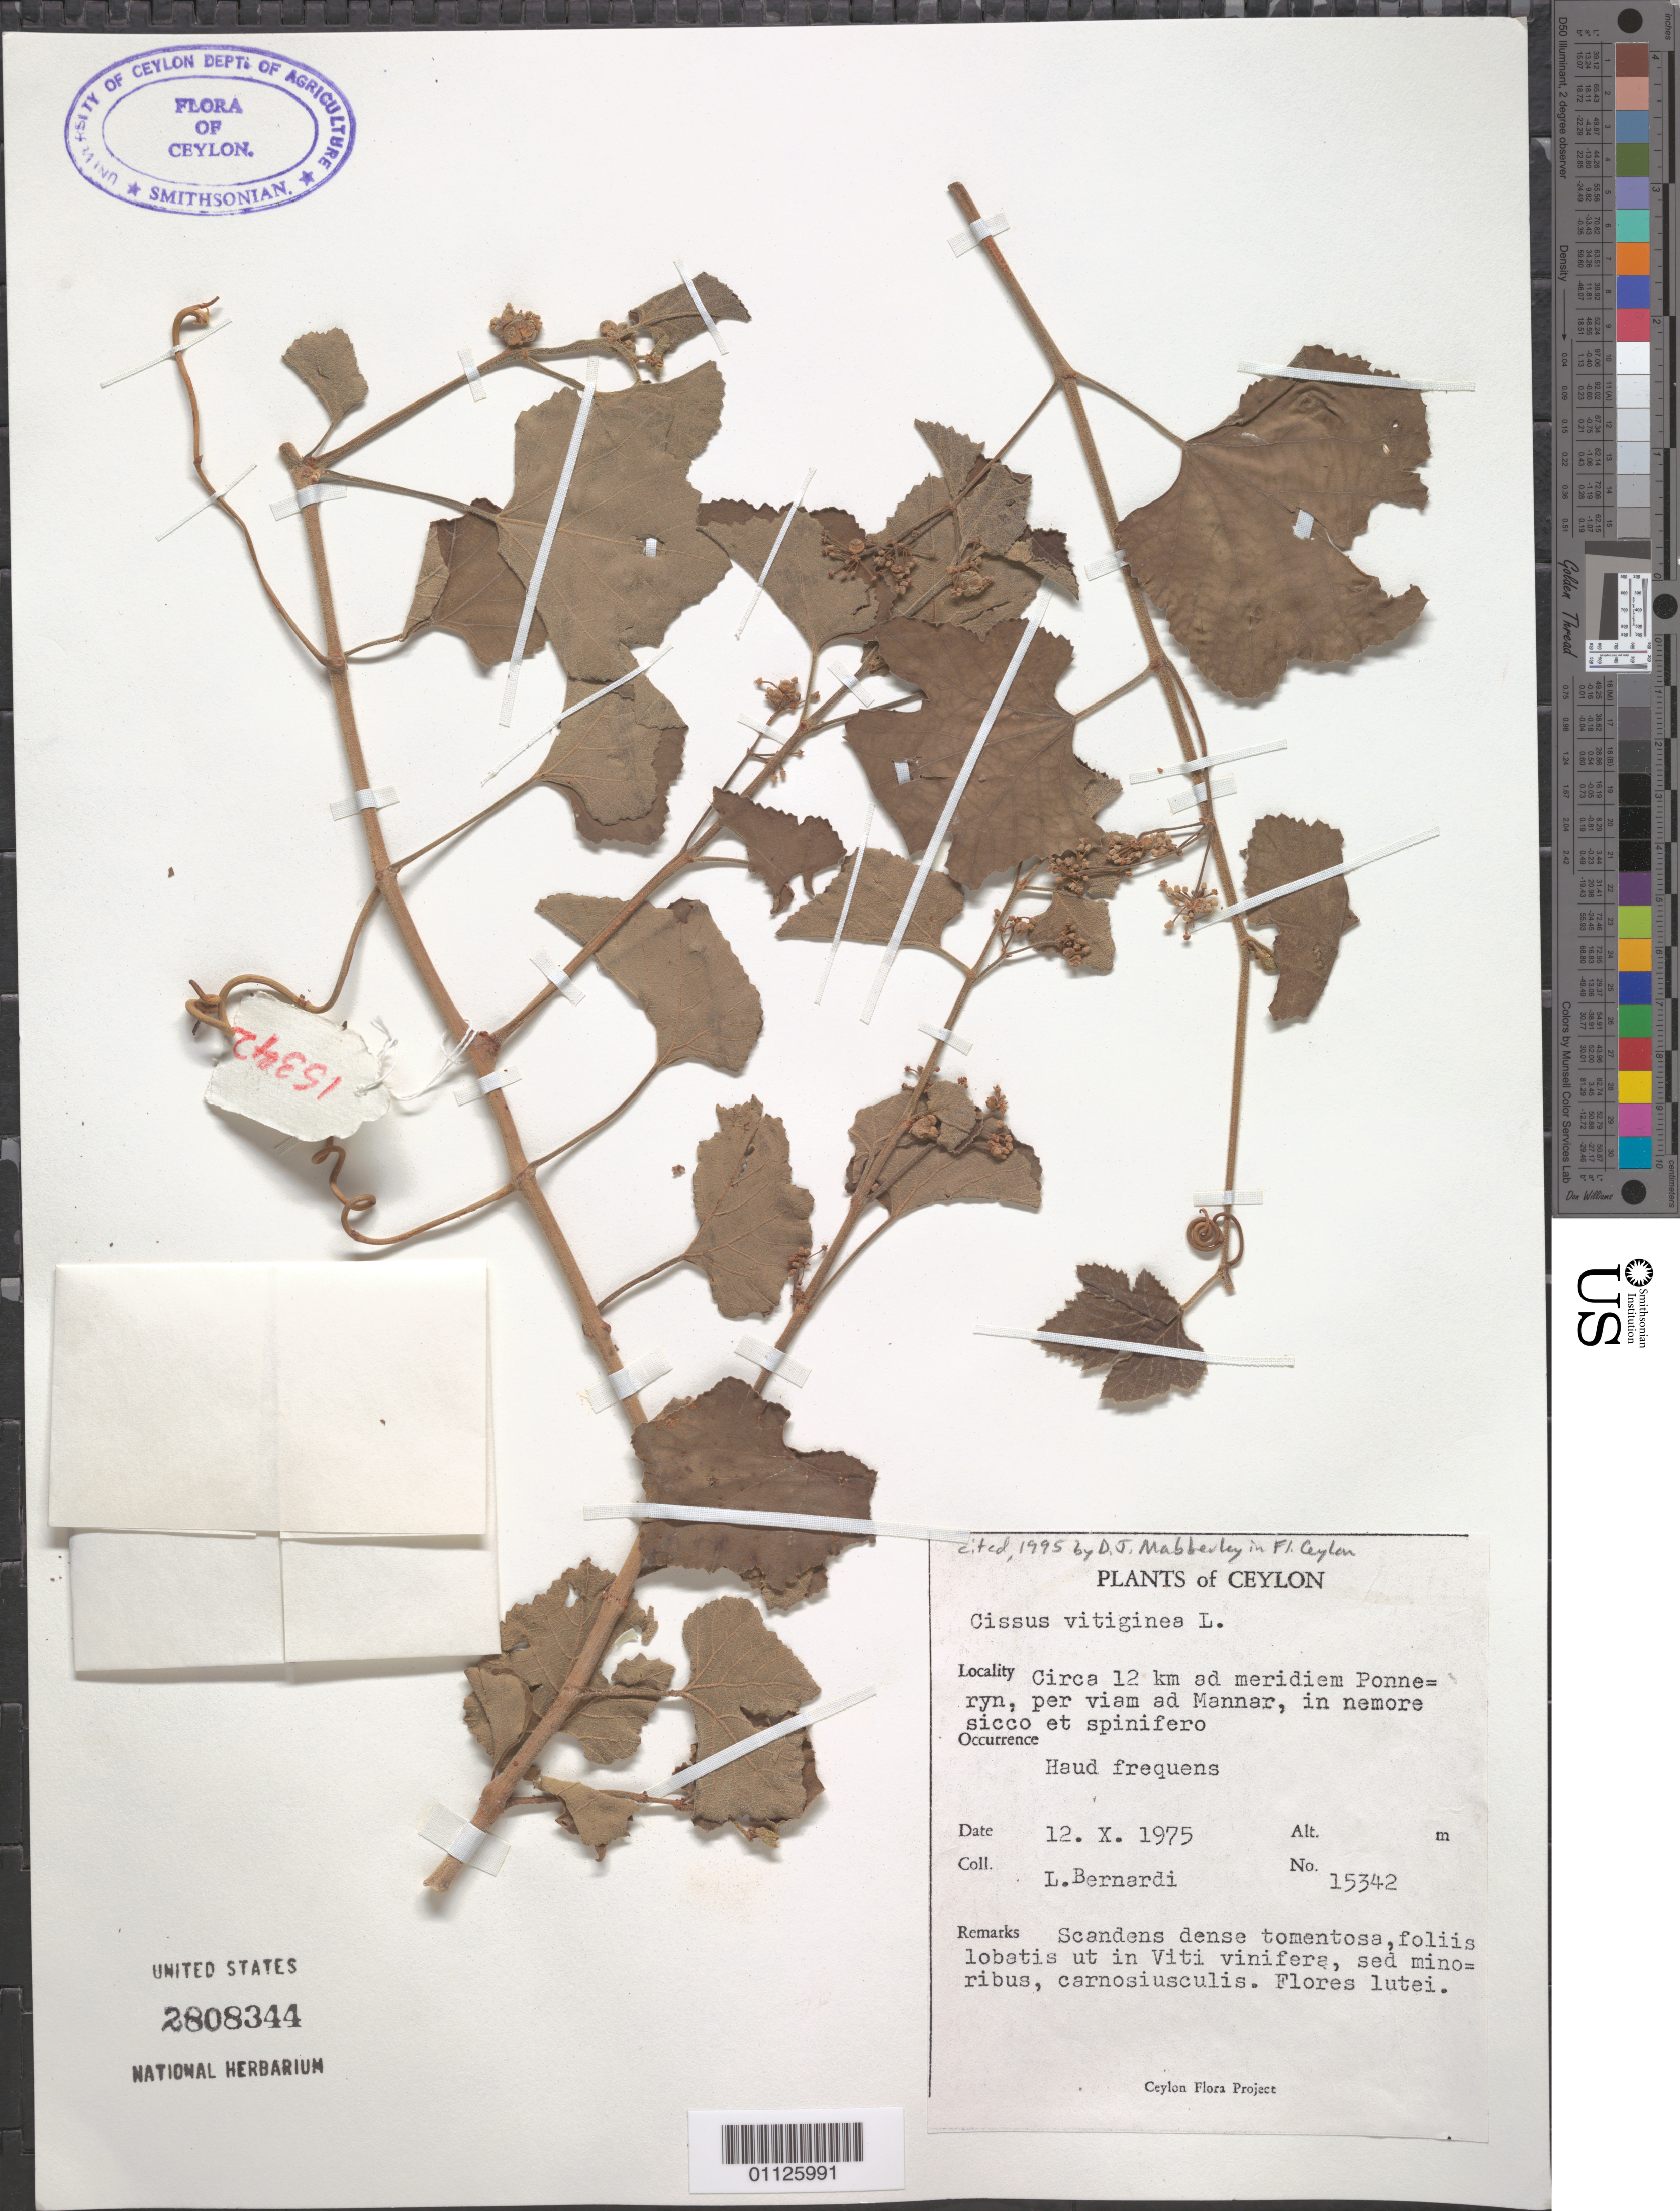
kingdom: Plantae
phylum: Tracheophyta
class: Magnoliopsida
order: Vitales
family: Vitaceae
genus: Cissus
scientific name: Cissus vitiginea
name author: L.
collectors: A. L. Bernardi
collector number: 15342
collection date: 1975-10-12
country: Sri Lanka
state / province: Northern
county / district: Mannar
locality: Circa 12 km ad meridiem Ponneryn.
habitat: Scandens dense tomentosa.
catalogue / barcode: US 2808344